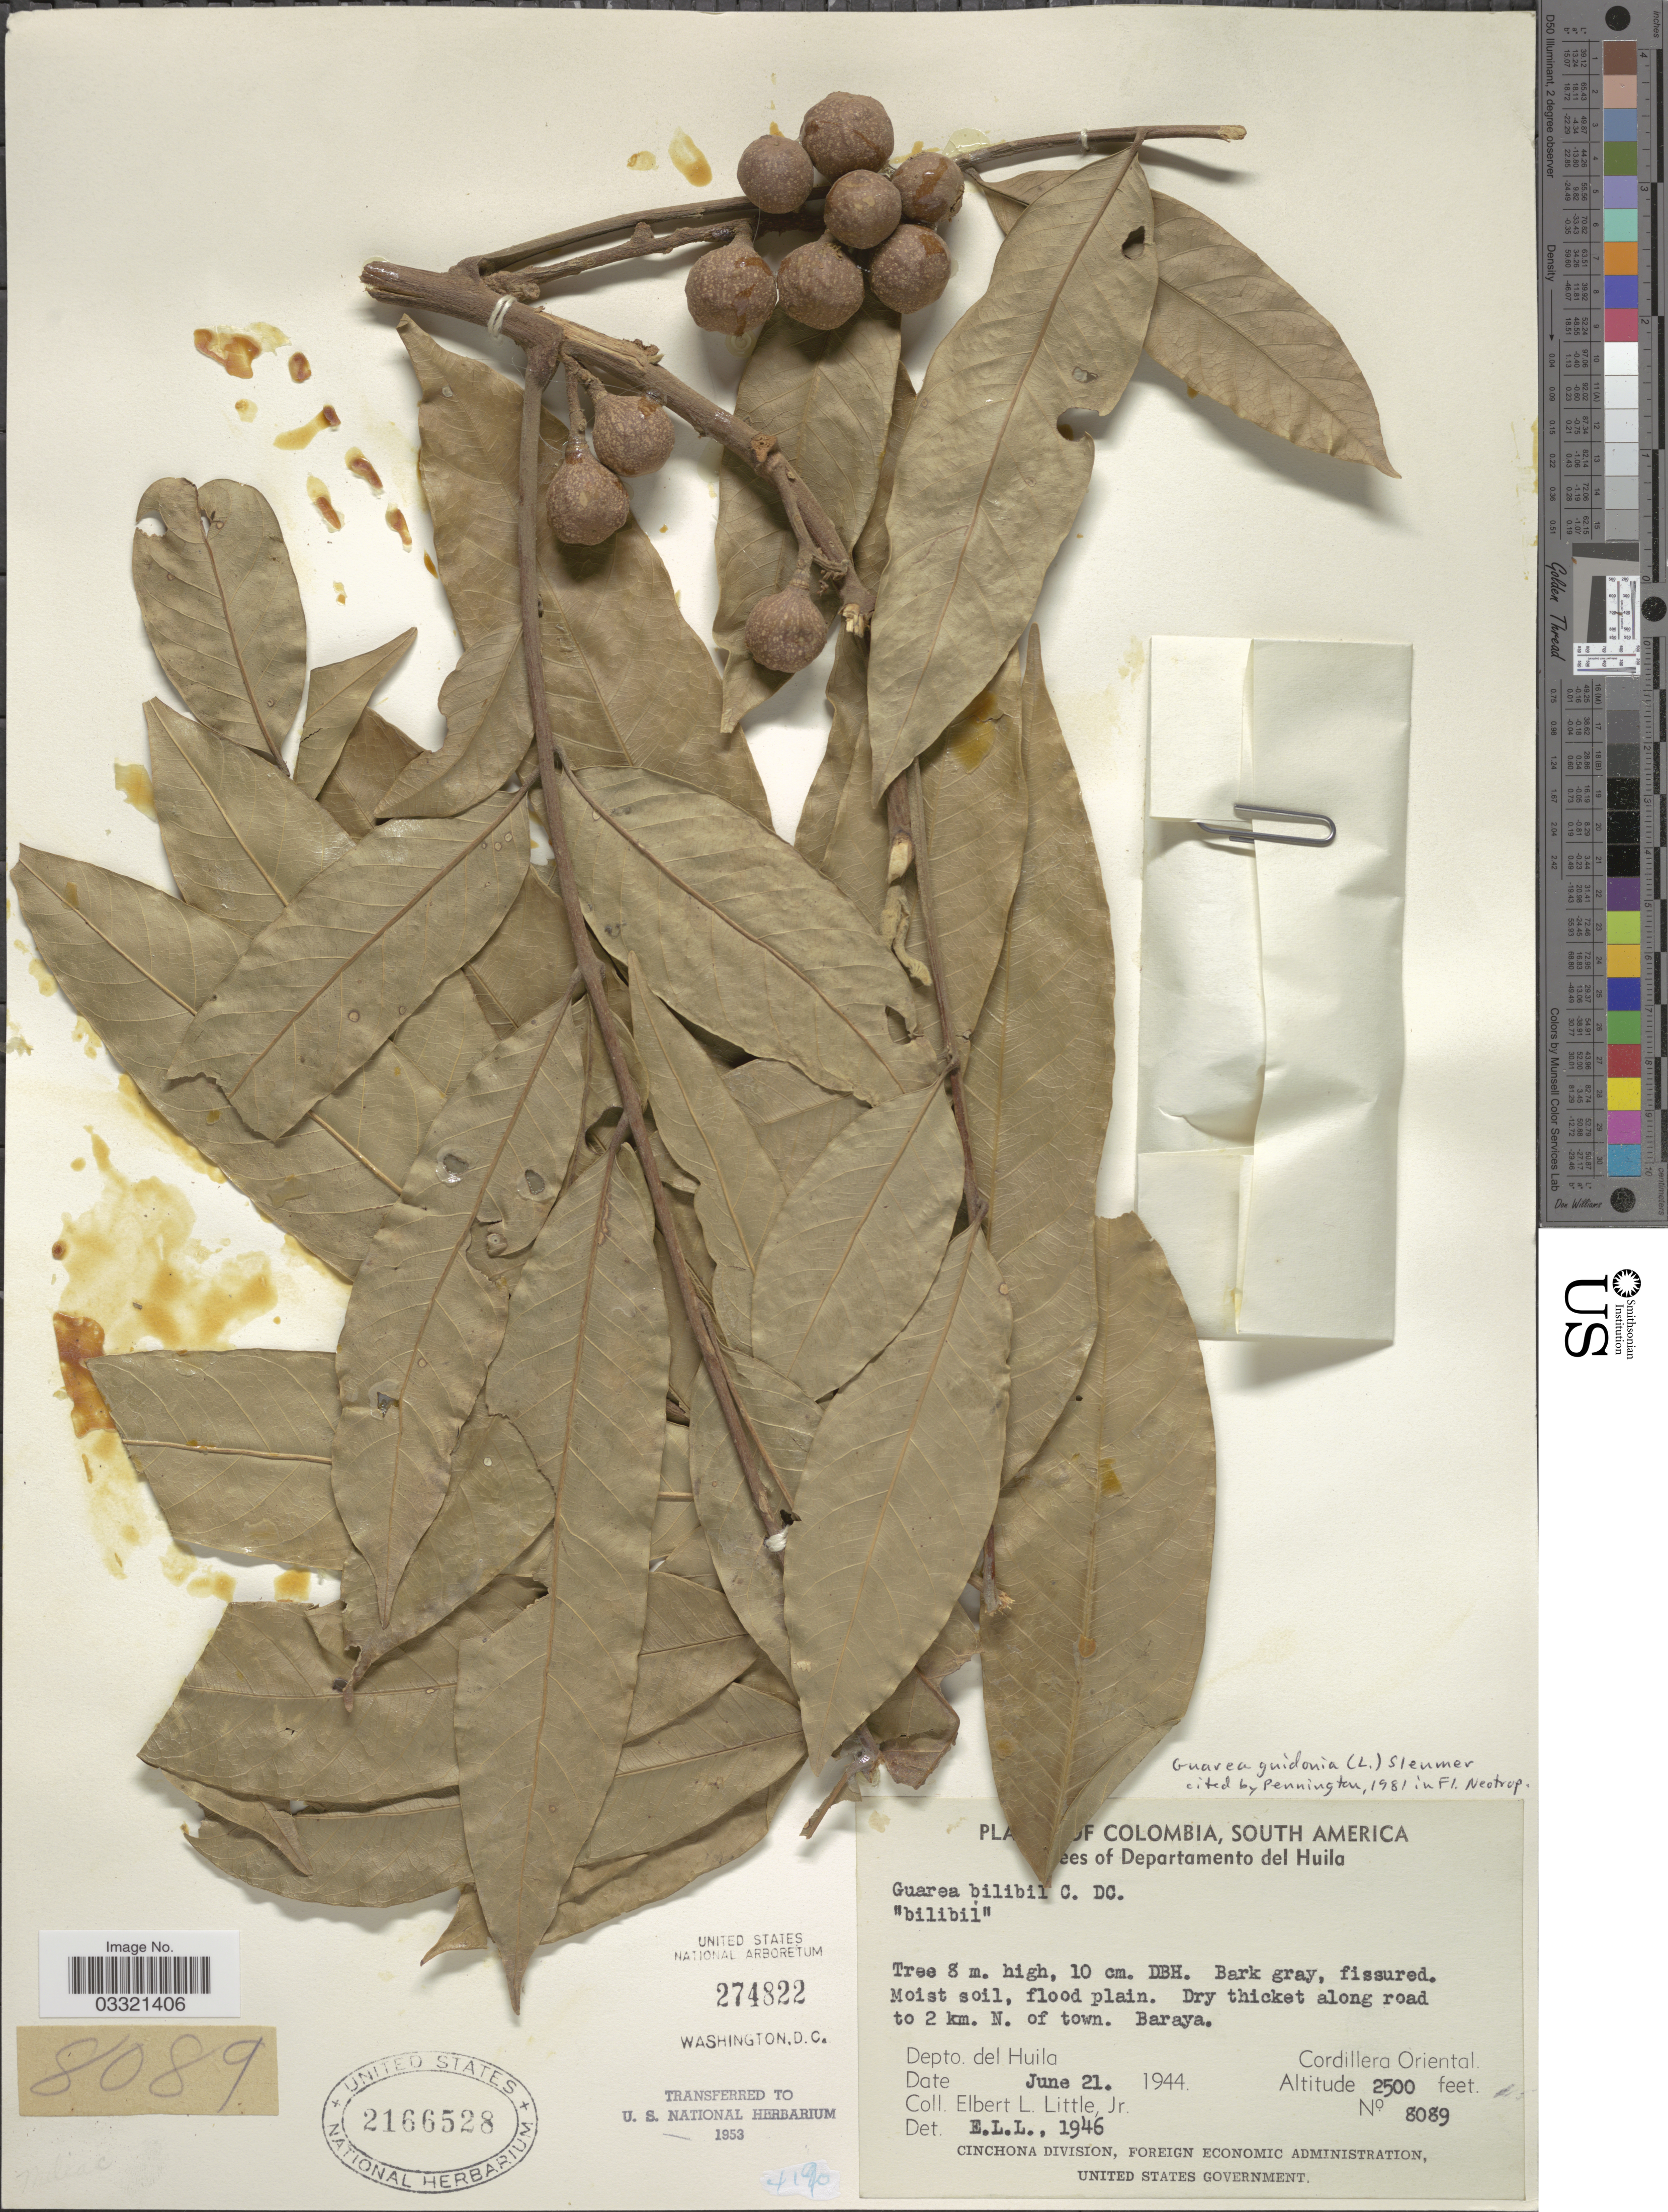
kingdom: Plantae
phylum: Tracheophyta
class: Magnoliopsida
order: Sapindales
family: Meliaceae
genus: Guarea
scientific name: Guarea guidonia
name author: (L.) Sleumer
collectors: E. L. Little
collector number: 8089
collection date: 1944-06-21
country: Colombia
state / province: Huila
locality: Departamento del Huila. Dry thicket along road to 2 km. N. of town. Baraya. Cordillera Oriental.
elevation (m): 762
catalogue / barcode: US 2166528